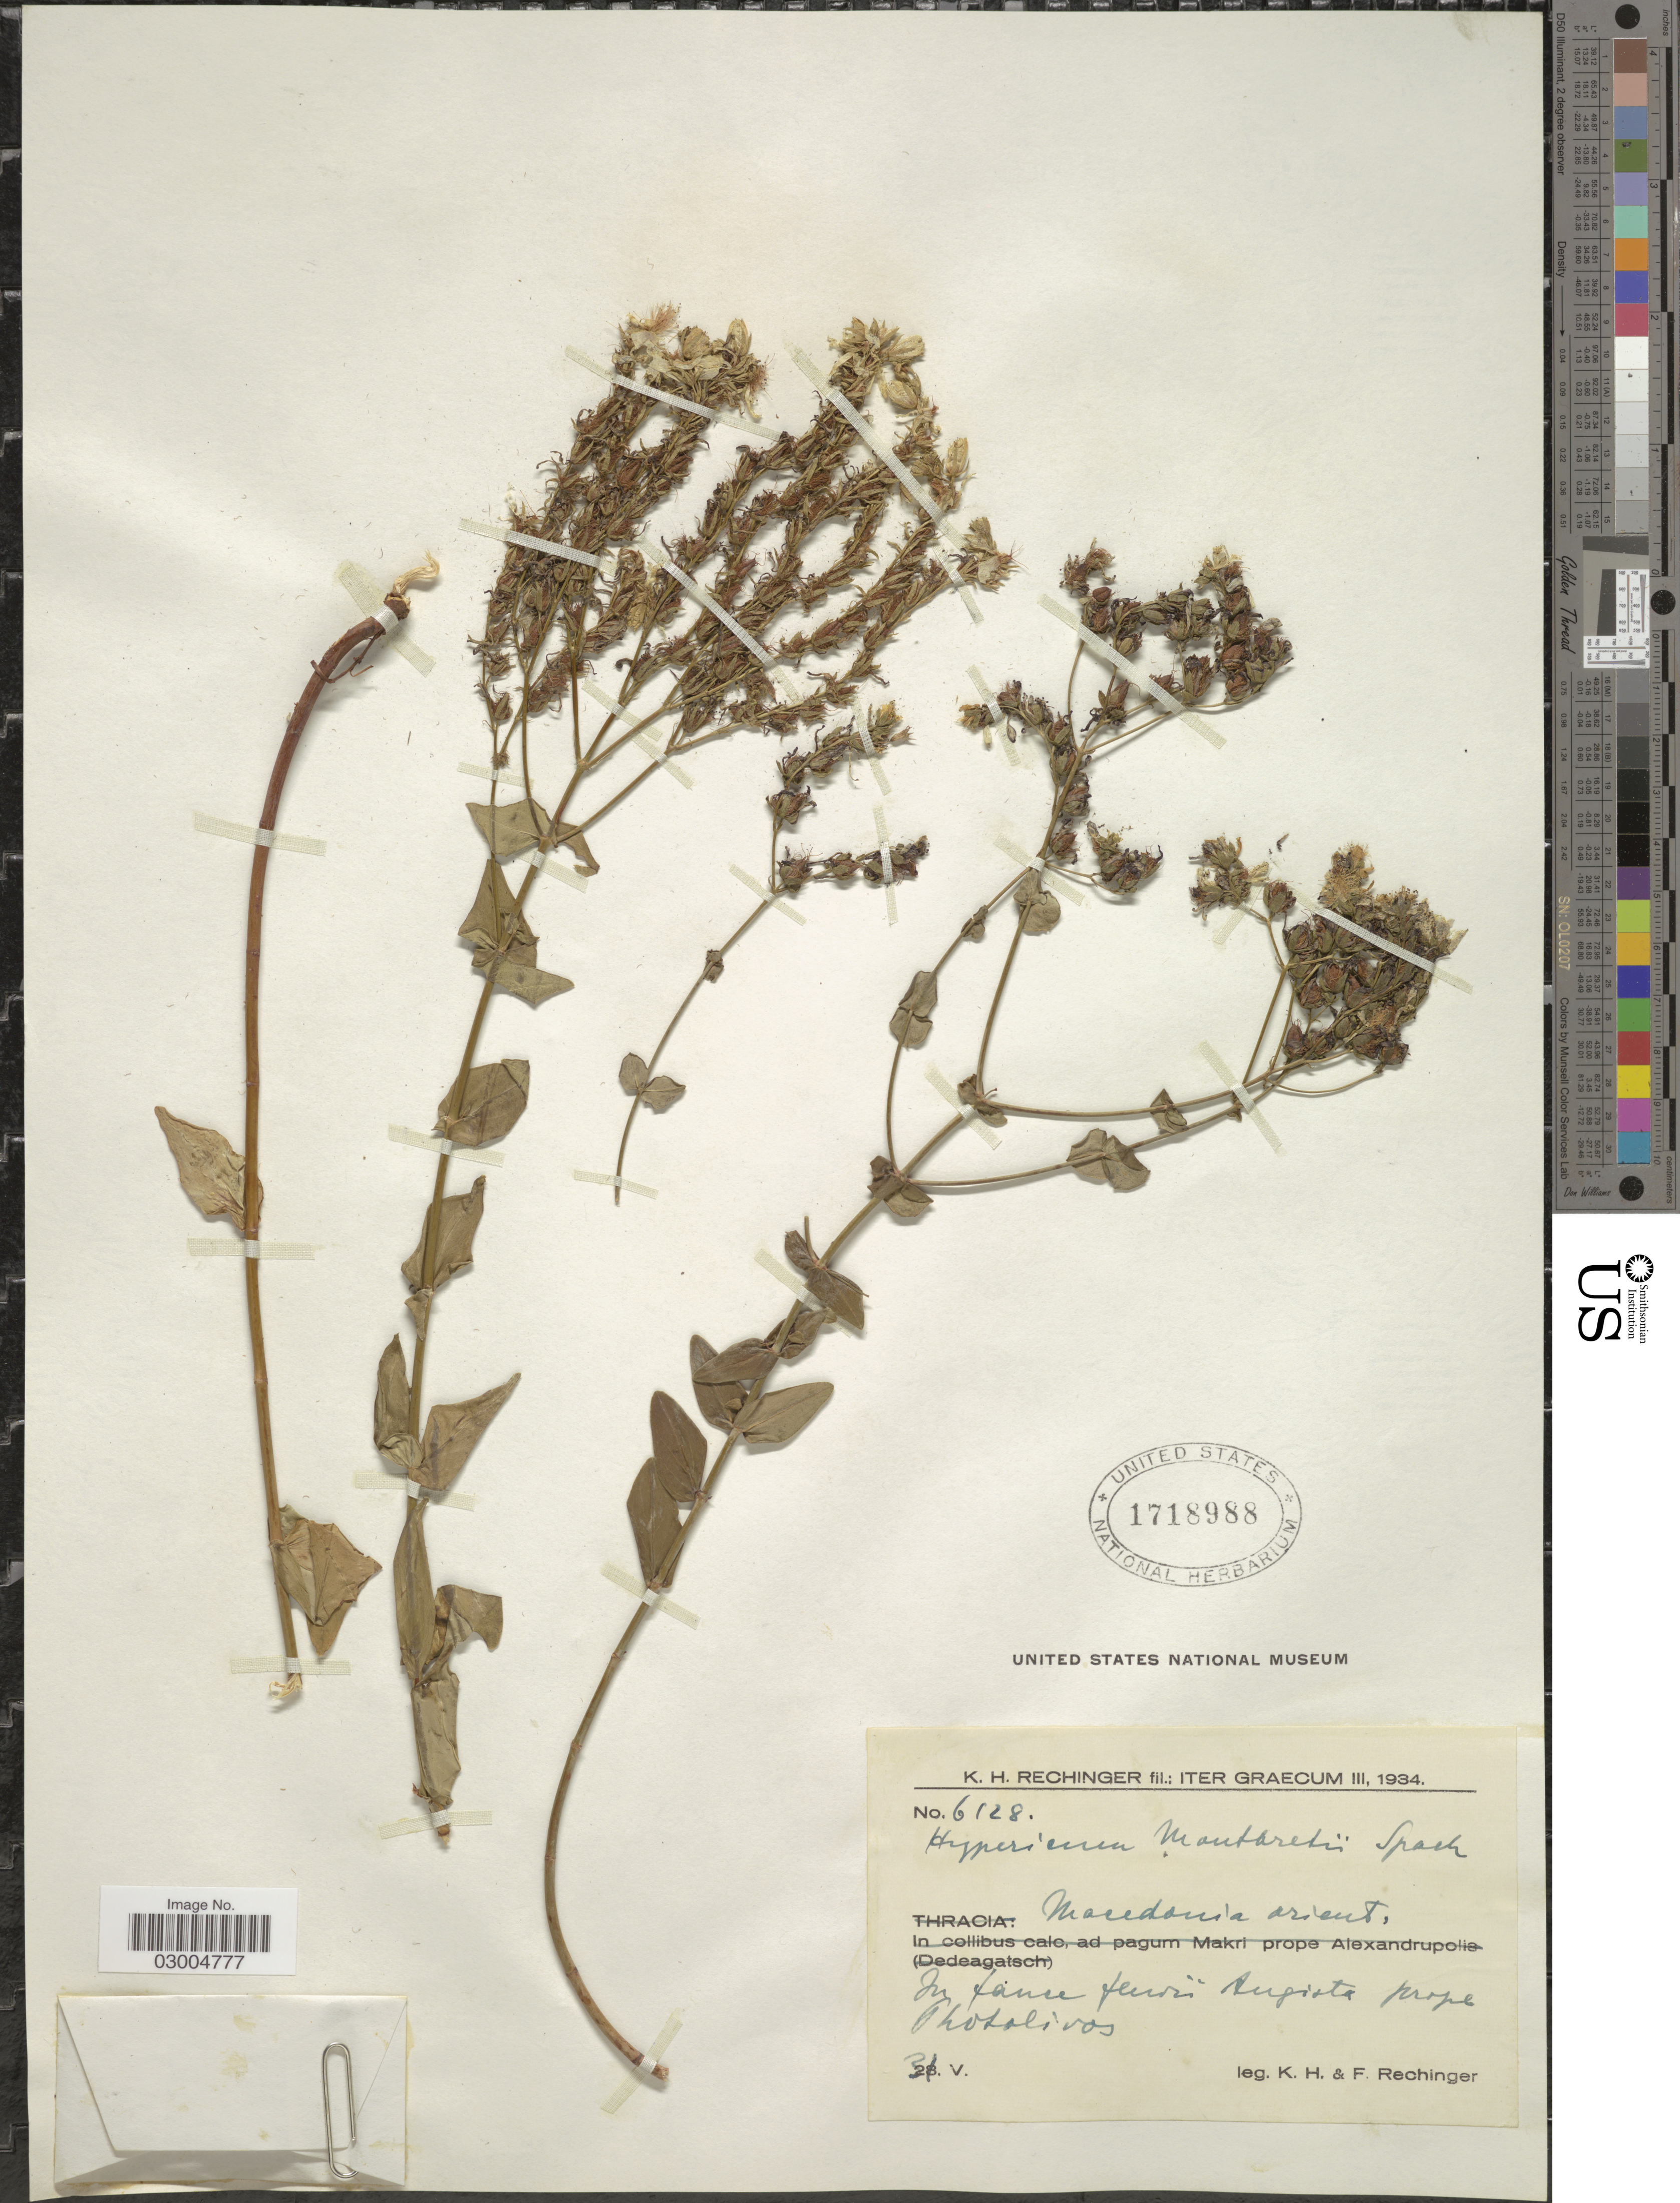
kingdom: Plantae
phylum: Tracheophyta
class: Magnoliopsida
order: Malpighiales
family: Hypericaceae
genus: Hypericum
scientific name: Hypericum montbretii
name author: Spach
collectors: K. H. Rechinger & F. Rechinger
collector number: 6128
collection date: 1934-05-31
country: Greece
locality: Graecum. Macedonia orient. Fluvii Augista prope Photolivos.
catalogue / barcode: US 1718988